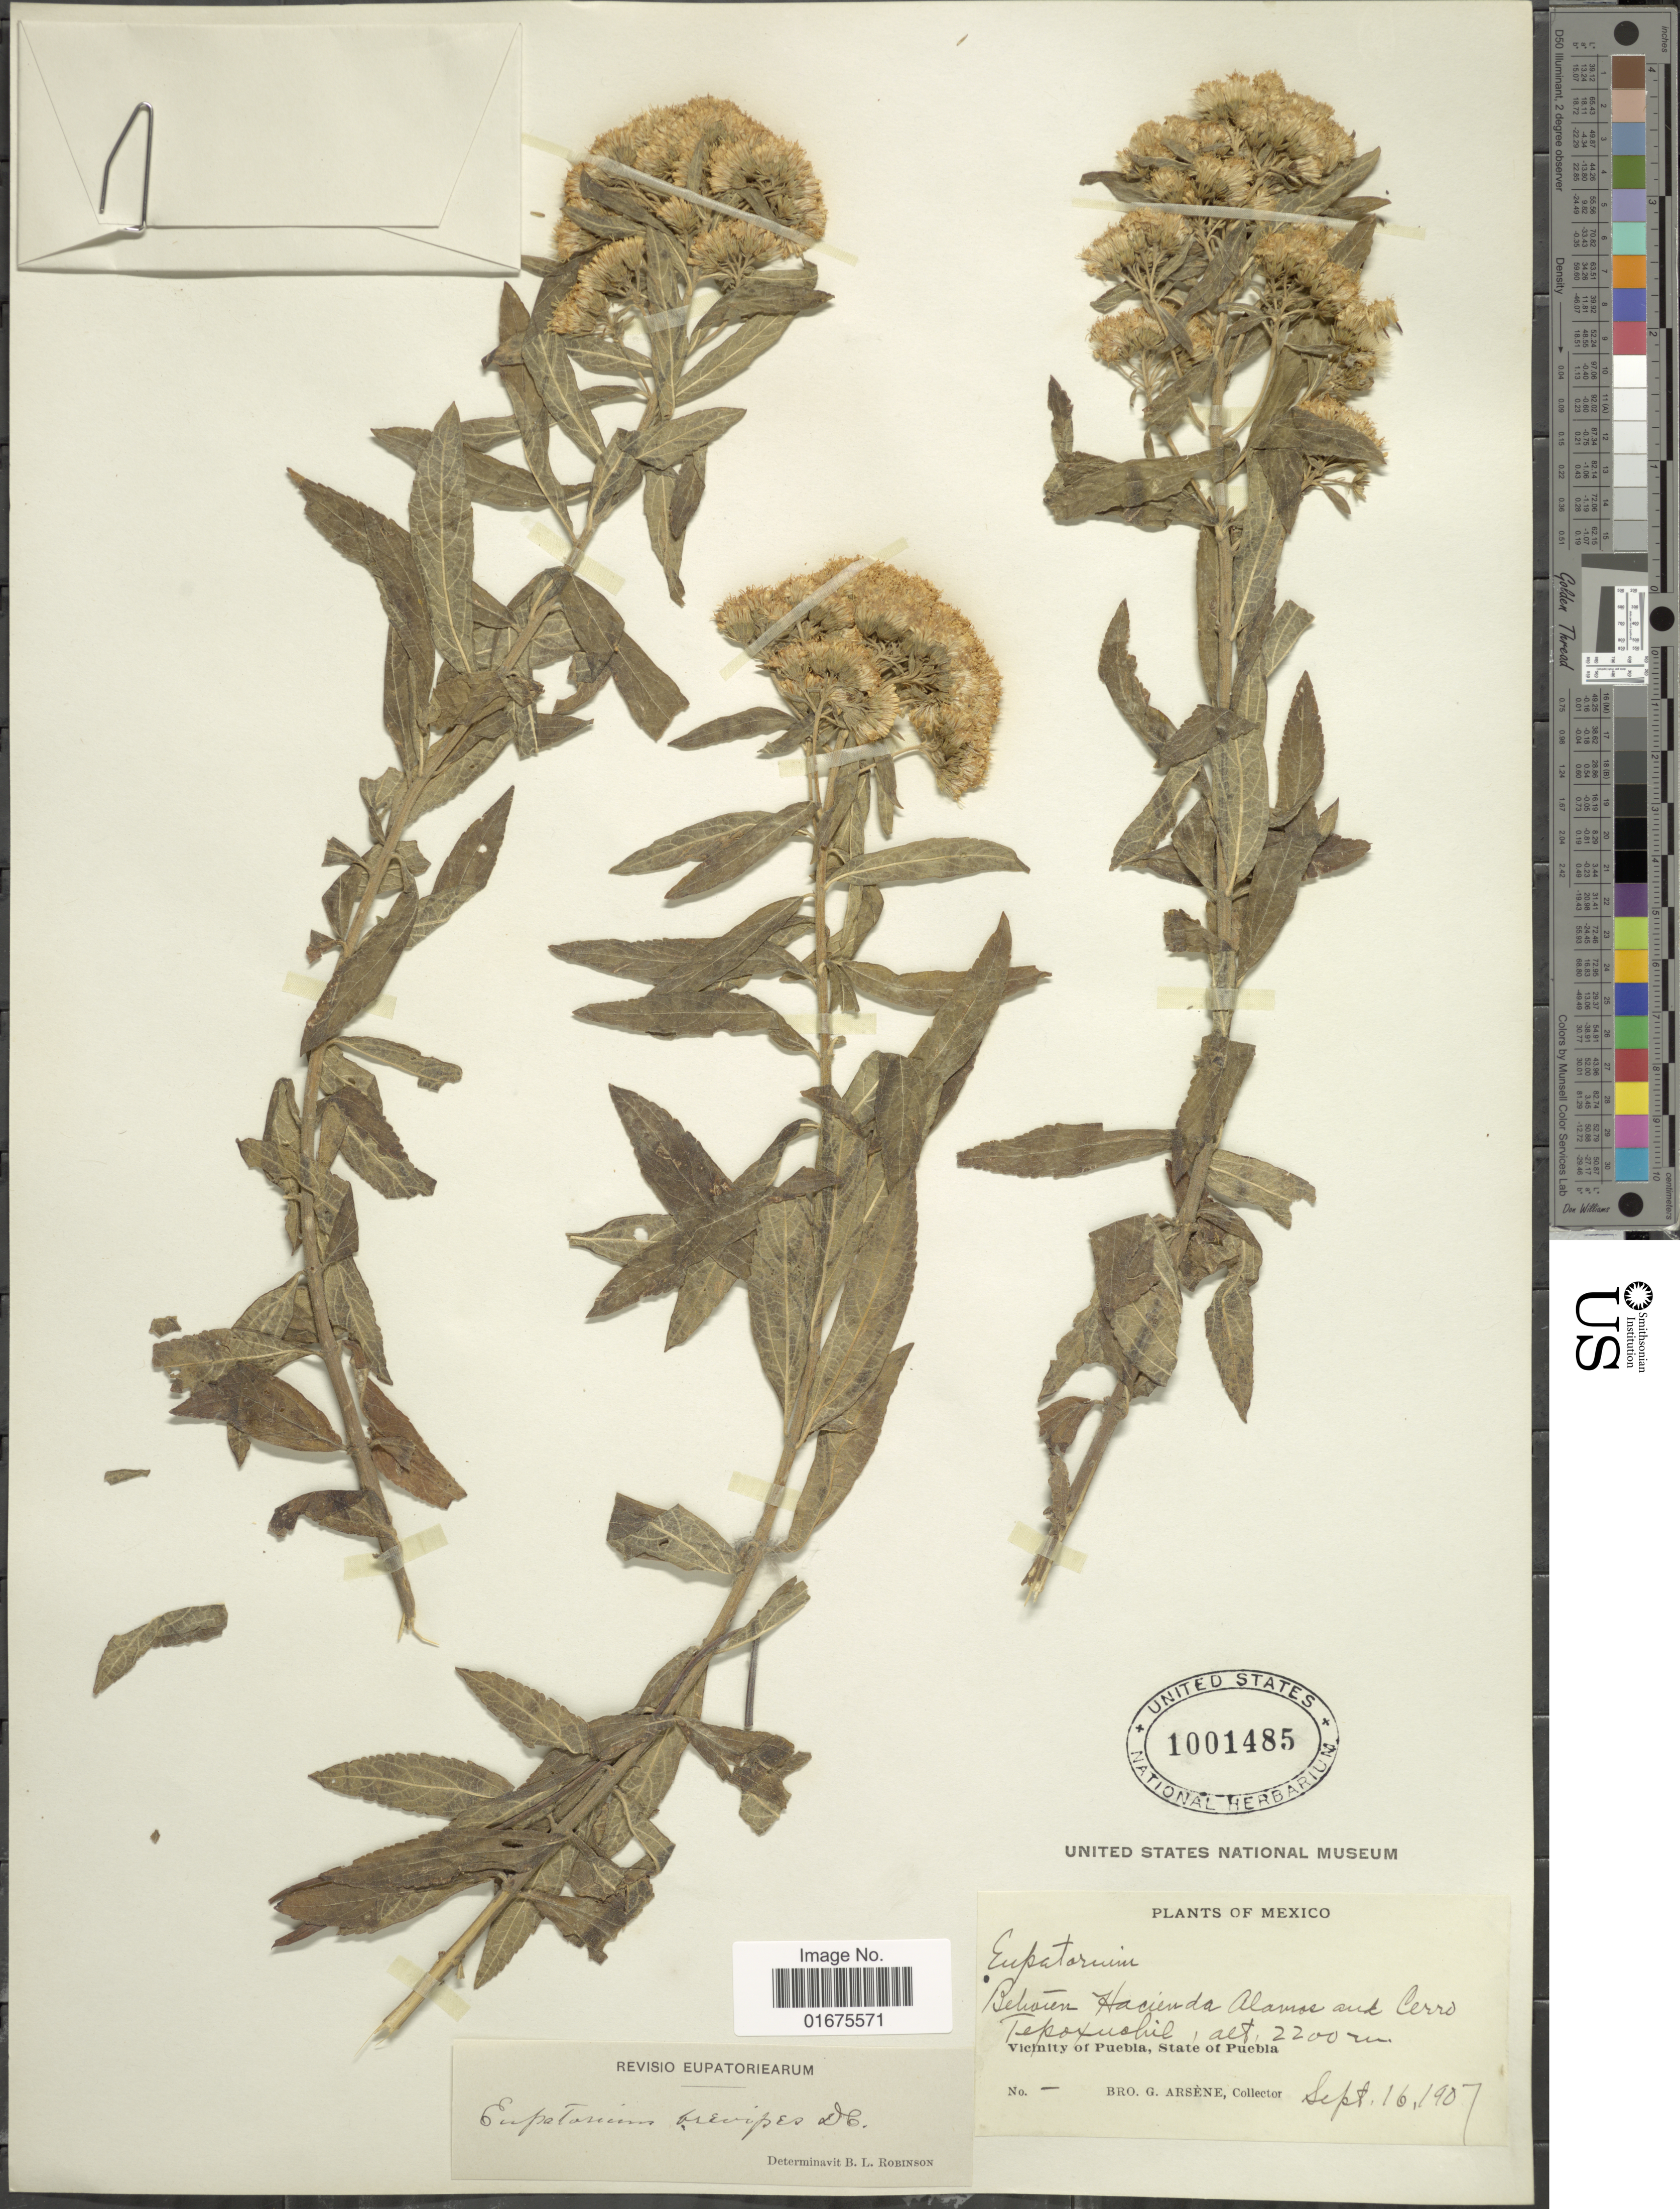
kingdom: Plantae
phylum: Tracheophyta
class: Magnoliopsida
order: Asterales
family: Asteraceae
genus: Ageratina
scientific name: Ageratina brevipes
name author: (DC.) R.M. King & H. Rob.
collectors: Bro. G. Arsène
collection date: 1907-09-16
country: Mexico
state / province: Puebla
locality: Between Hacienda Alamos and Cerro Tepozúchitl, Vicinity of Puebla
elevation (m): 2200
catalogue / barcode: US 1001485